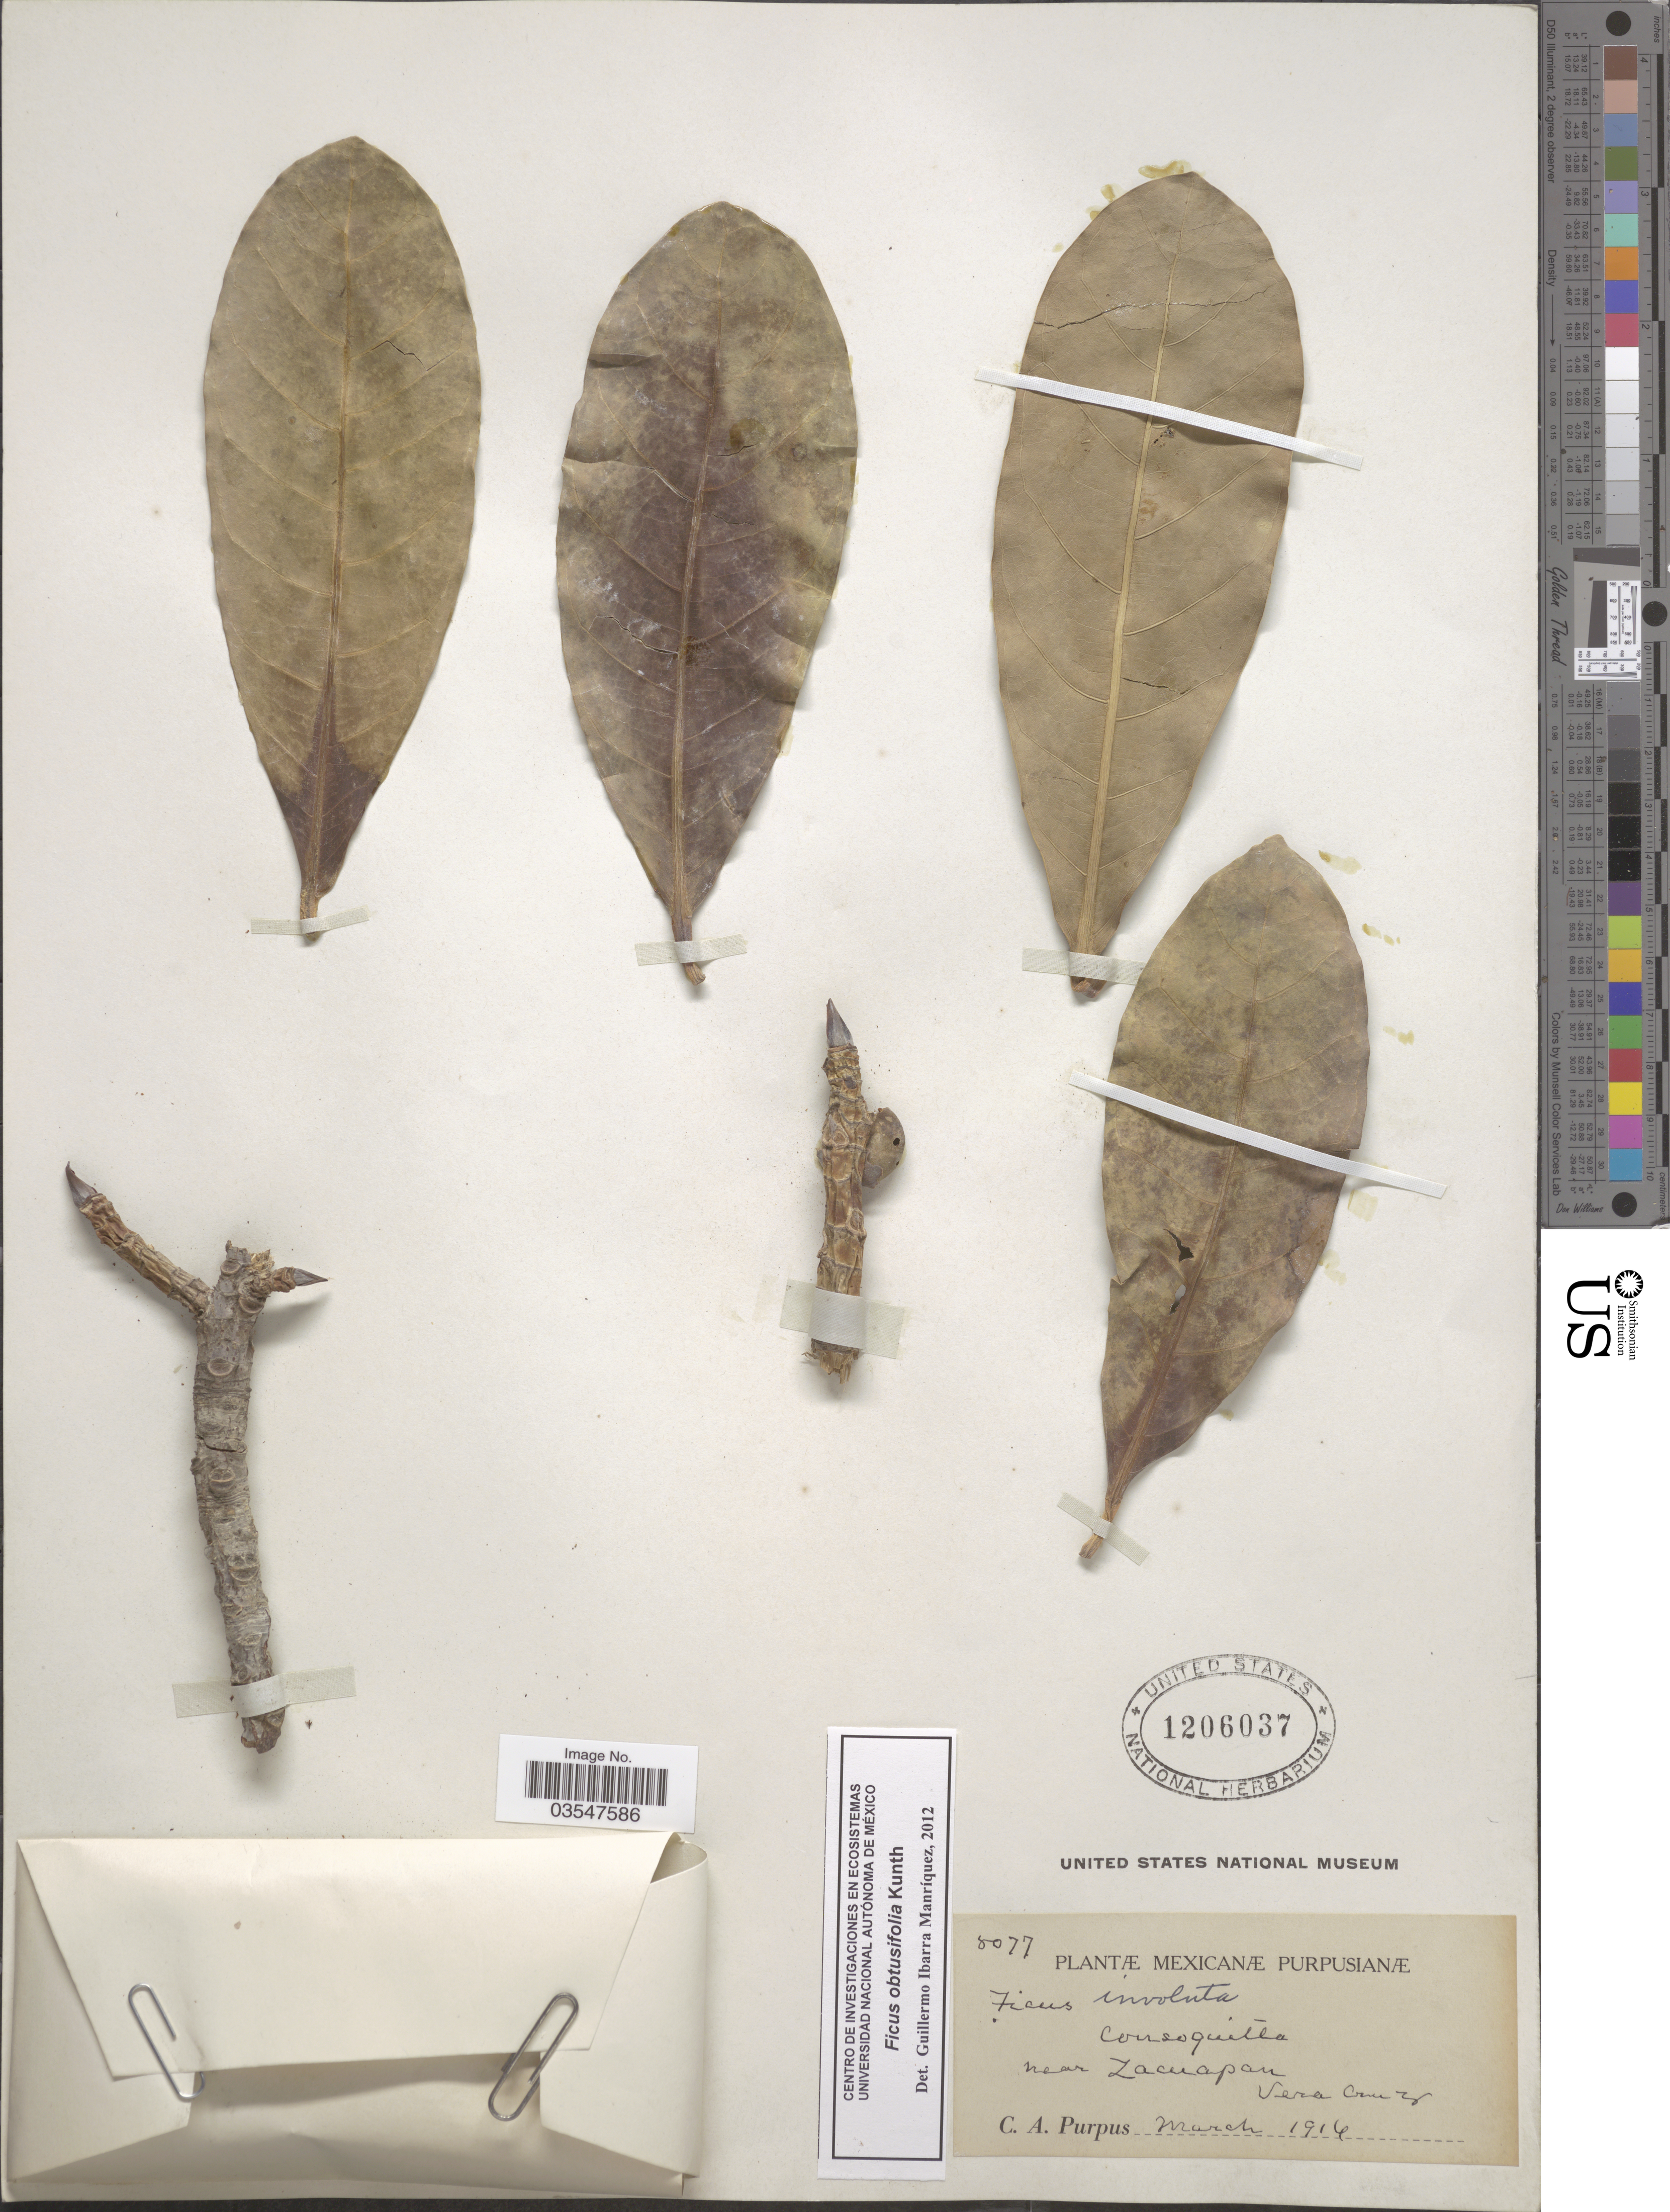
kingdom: Plantae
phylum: Tracheophyta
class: Magnoliopsida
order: Rosales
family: Moraceae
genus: Ficus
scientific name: Ficus obtusifolia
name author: Kunth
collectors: C. A. Purpus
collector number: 8077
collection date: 1916-03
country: Mexico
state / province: Veracruz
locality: Consoquitla near Zacuapan, Vera Cruz.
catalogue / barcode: US 1206037